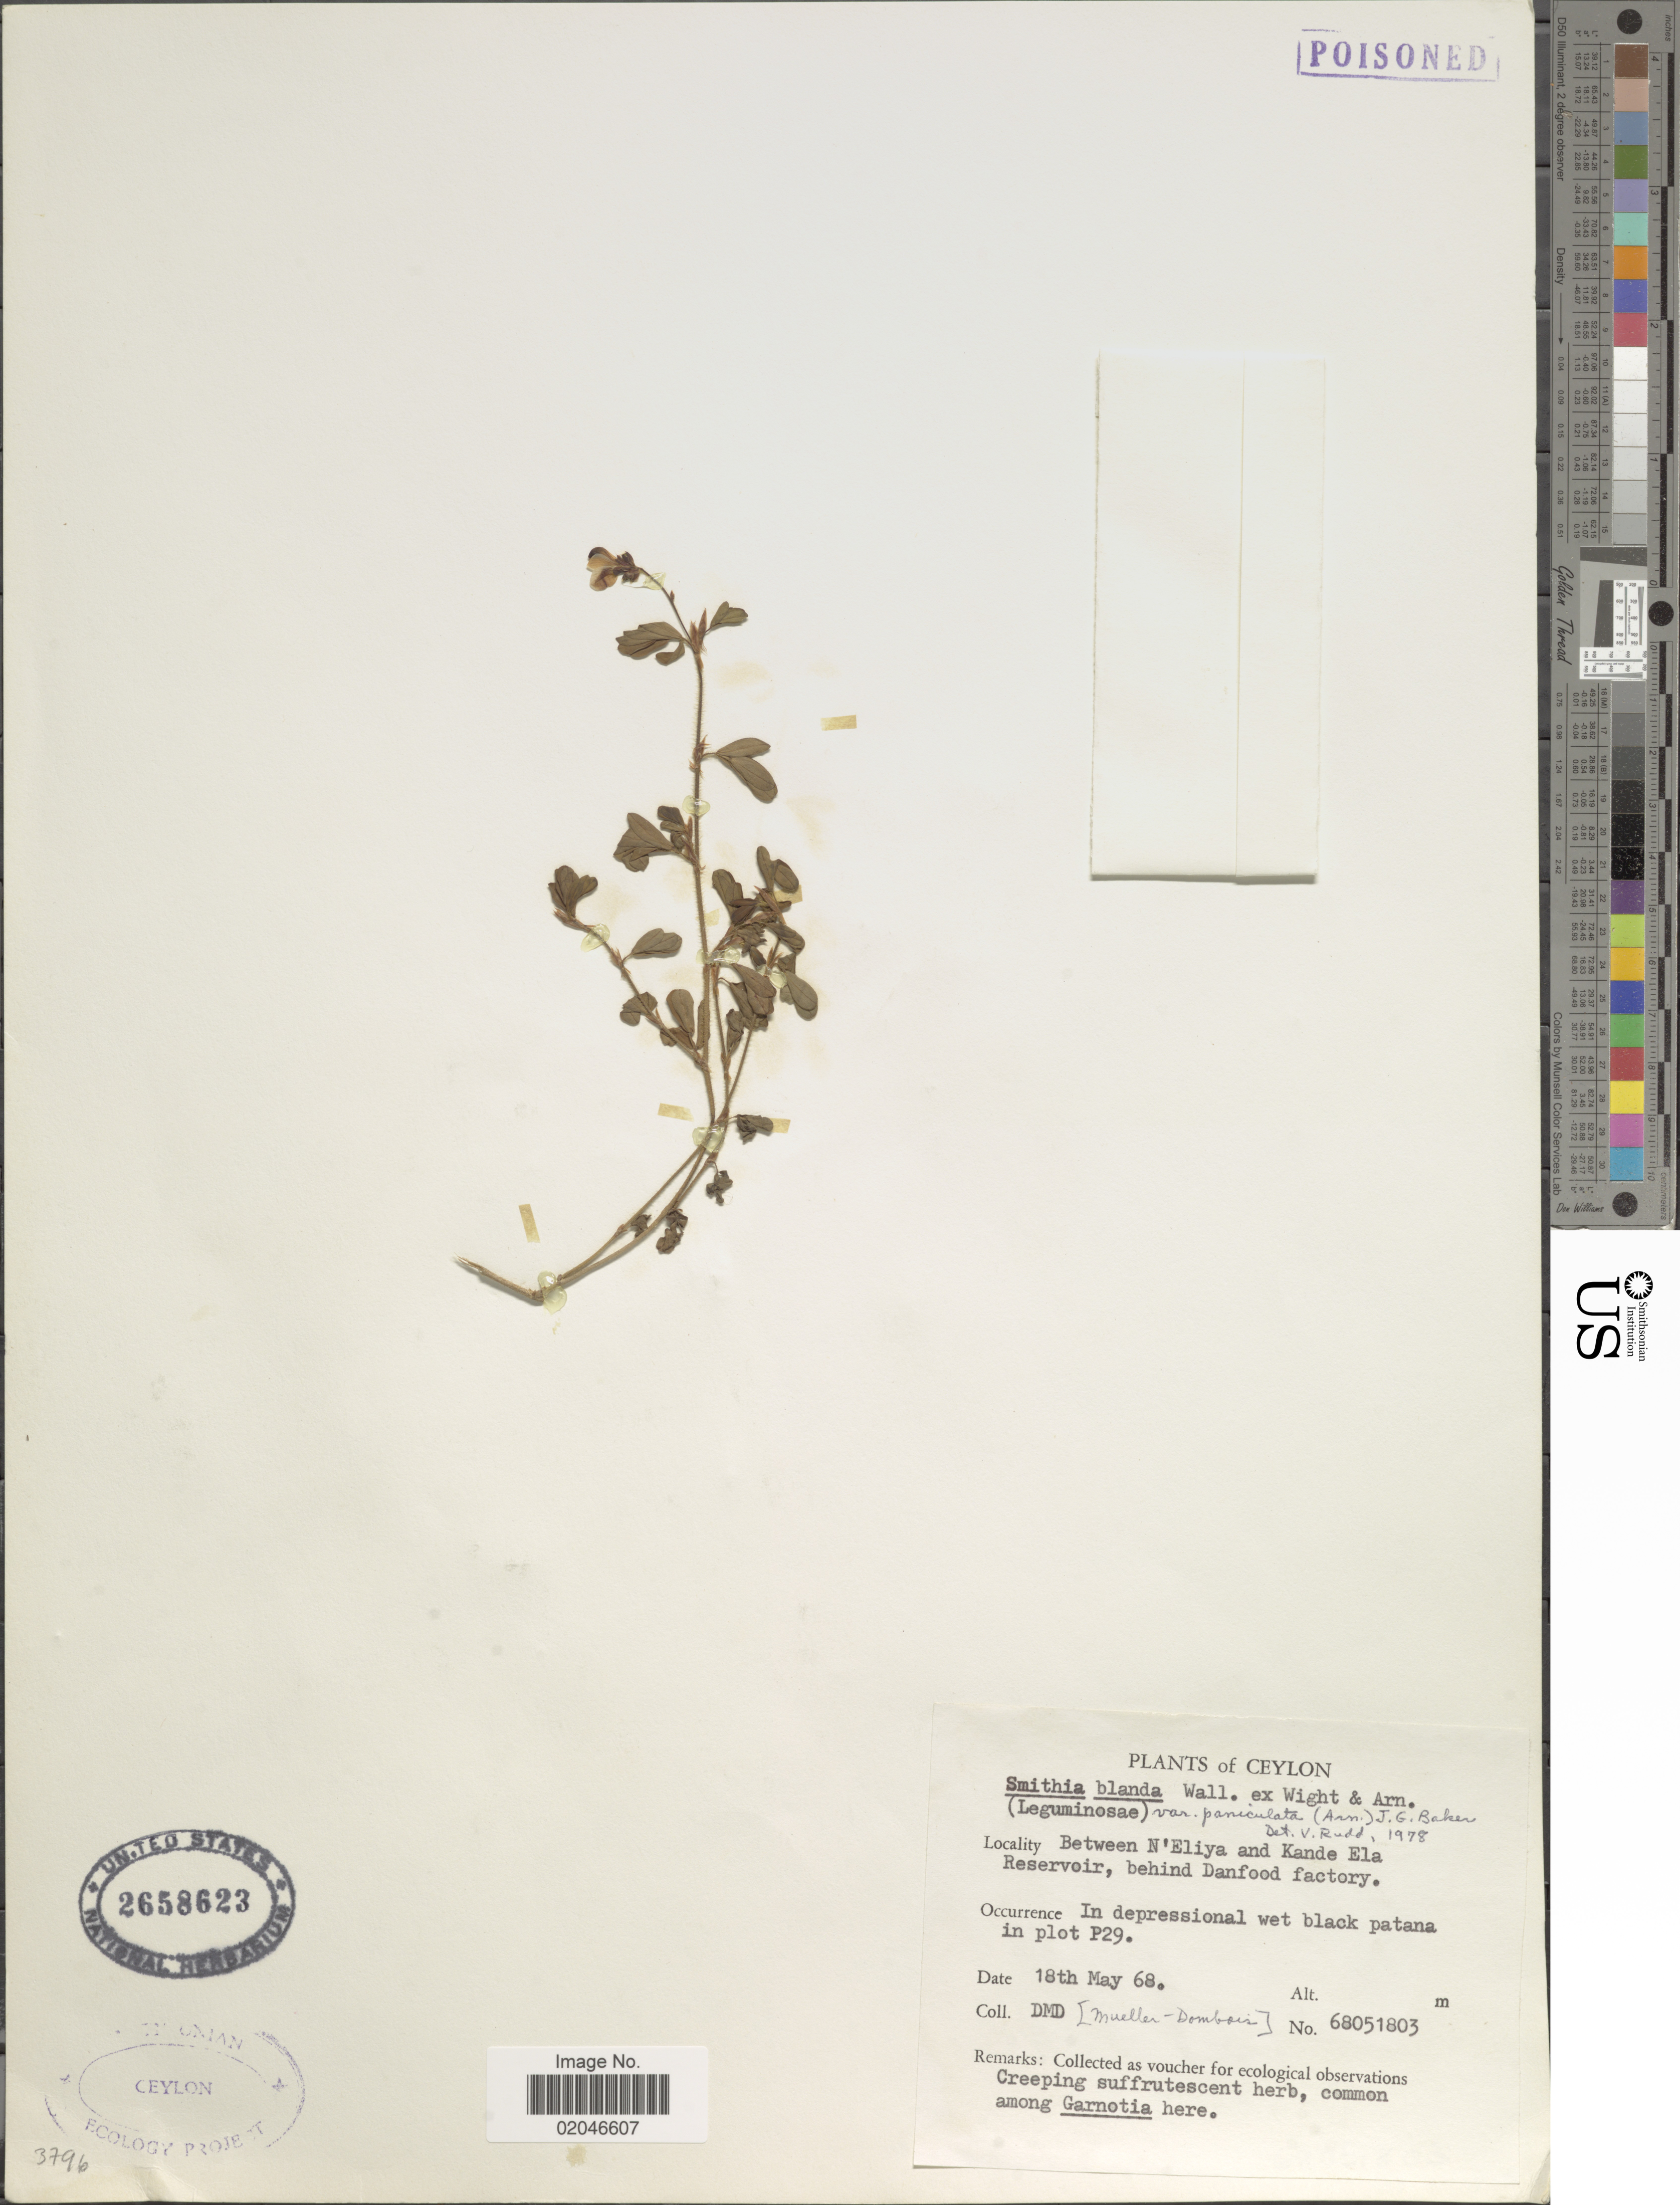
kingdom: Plantae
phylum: Tracheophyta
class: Magnoliopsida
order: Fabales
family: Fabaceae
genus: Smithia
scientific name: Smithia blanda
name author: Wall.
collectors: D. Mueller-Dombois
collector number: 68051803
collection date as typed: Transcribed d/m/y: 18/5/68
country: Sri Lanka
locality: Ceylon, Between N'Eliya and Kande Ela Reservoir, behind Danfood factory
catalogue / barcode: US 2658623